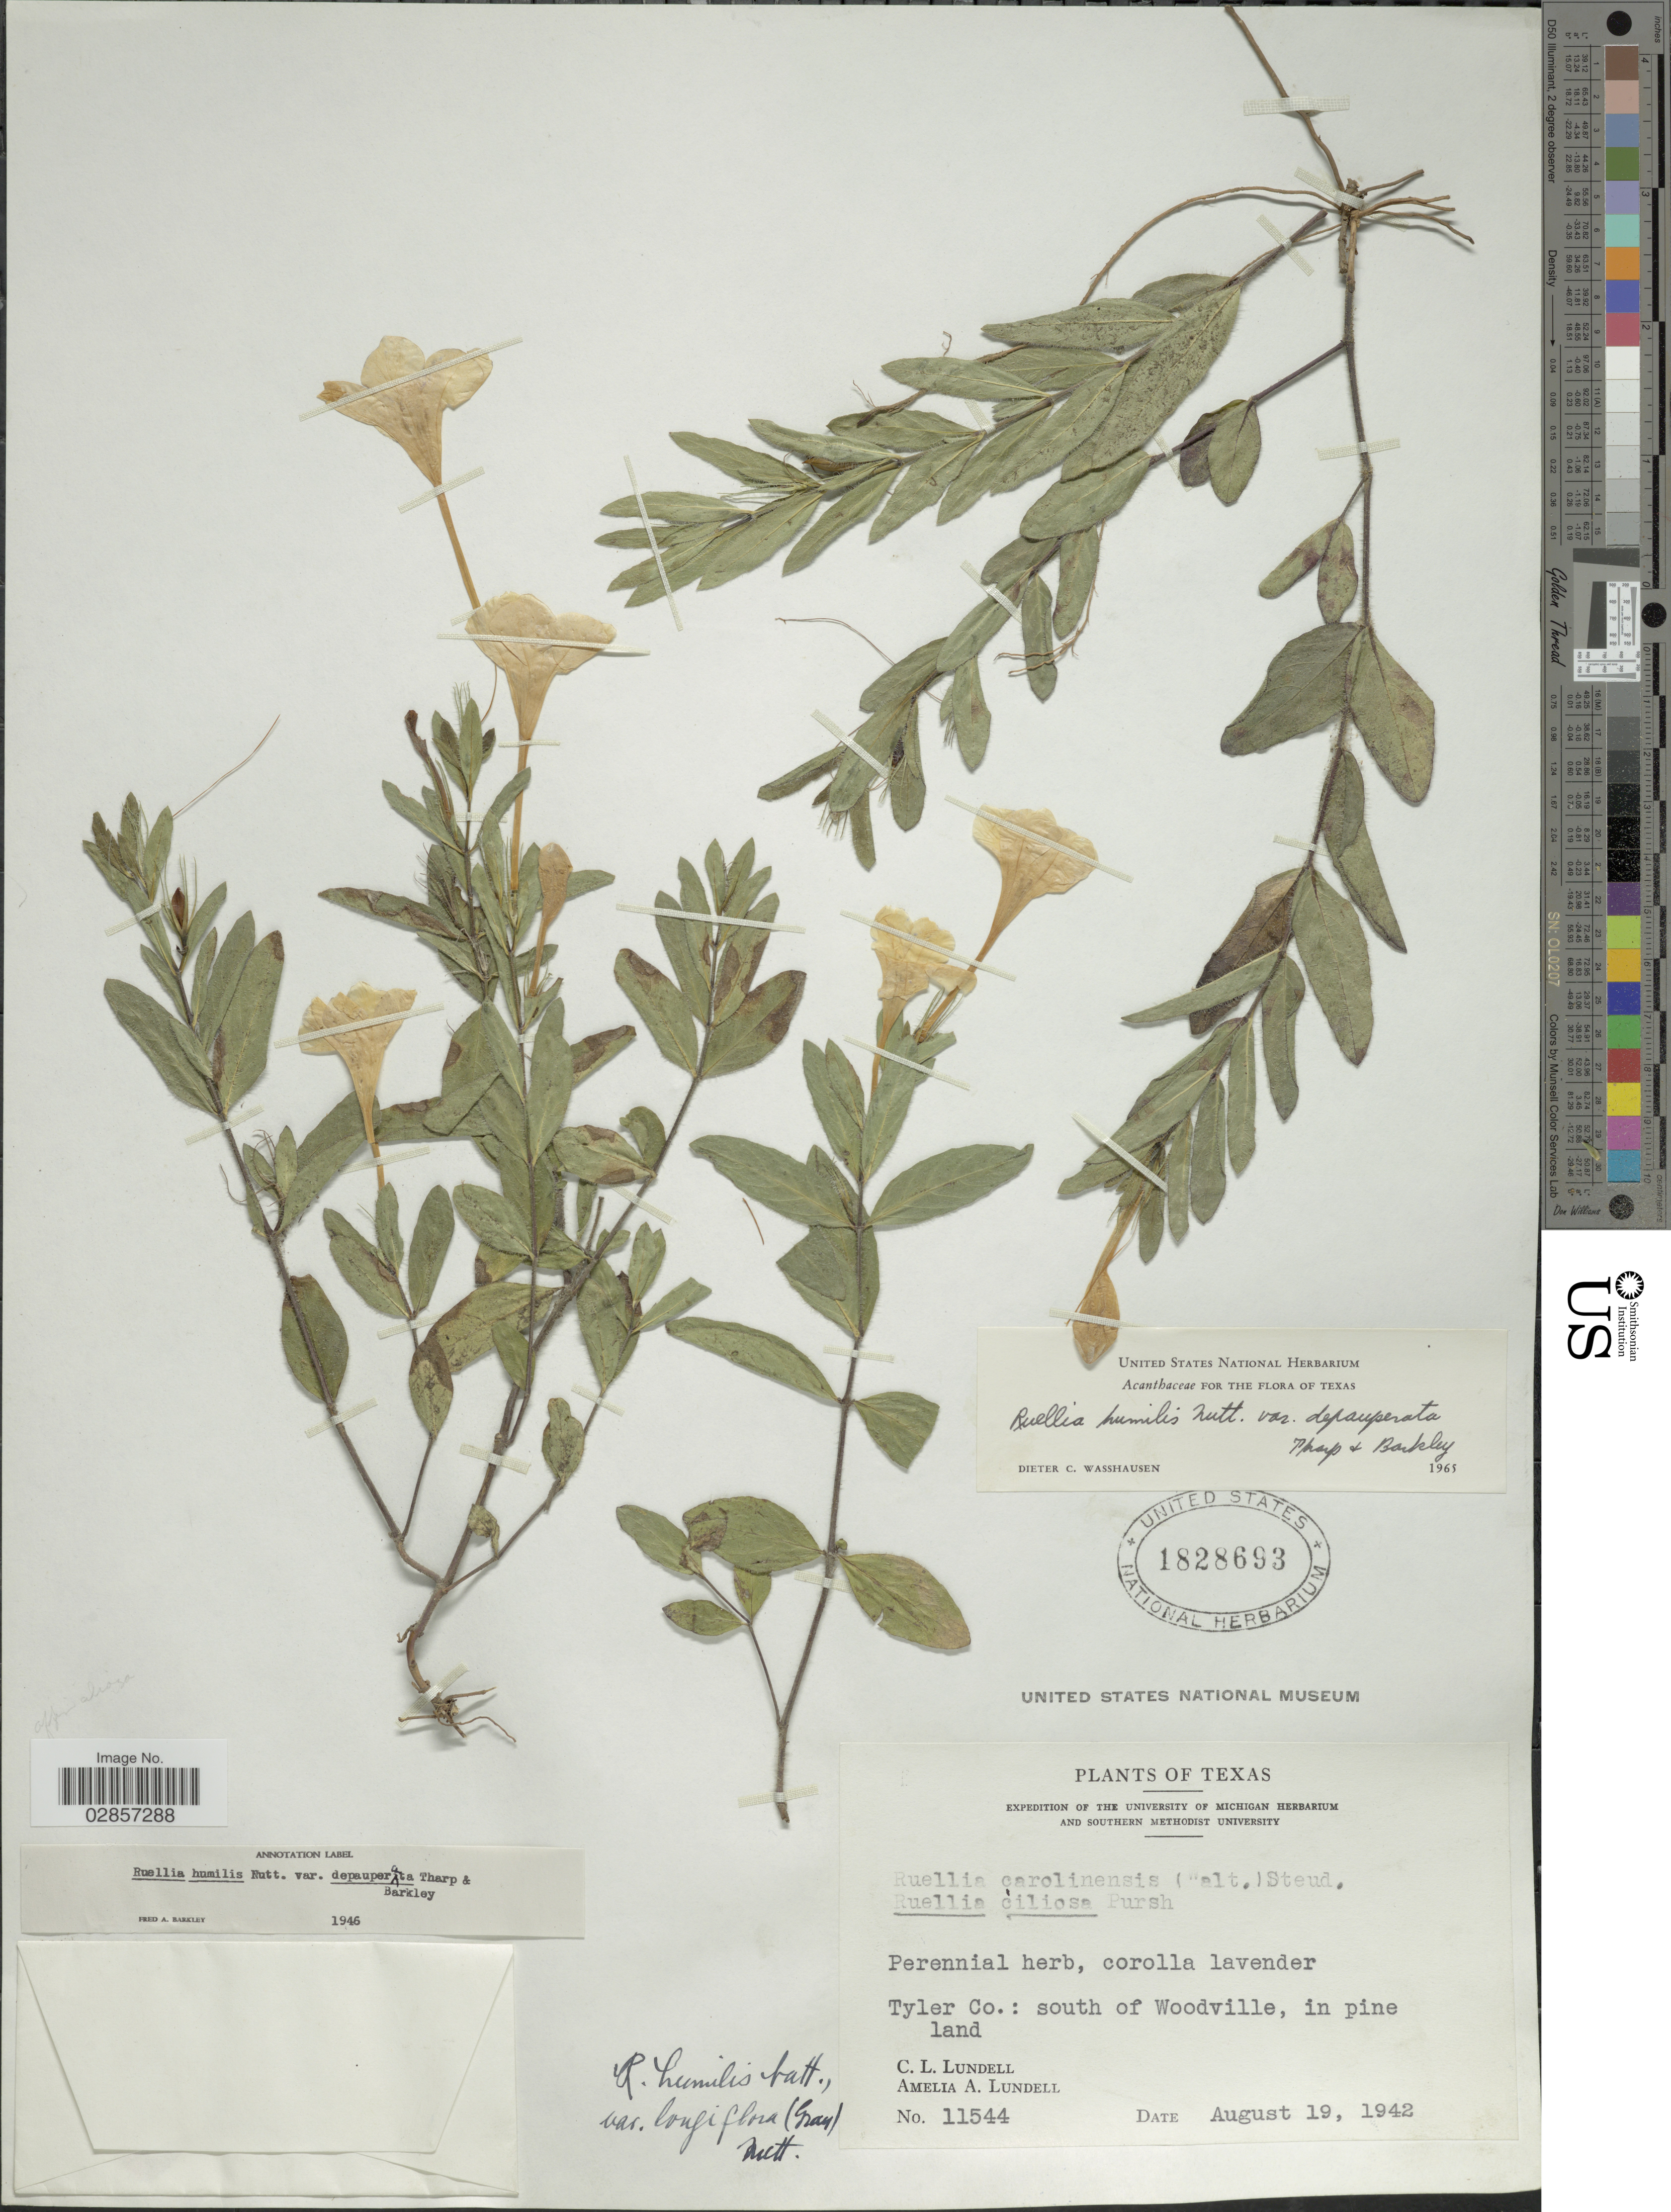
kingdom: Plantae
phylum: Tracheophyta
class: Magnoliopsida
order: Lamiales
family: Acanthaceae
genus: Ruellia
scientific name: Ruellia humilis var. depauperata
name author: Tharp & F.A. Barkley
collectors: C. L. Lundell & A. A. Lundell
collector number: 11544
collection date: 1942-08-19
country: United States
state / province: Texas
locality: Tyler Co.: south of Woodville, in pine land.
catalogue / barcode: US 1828693